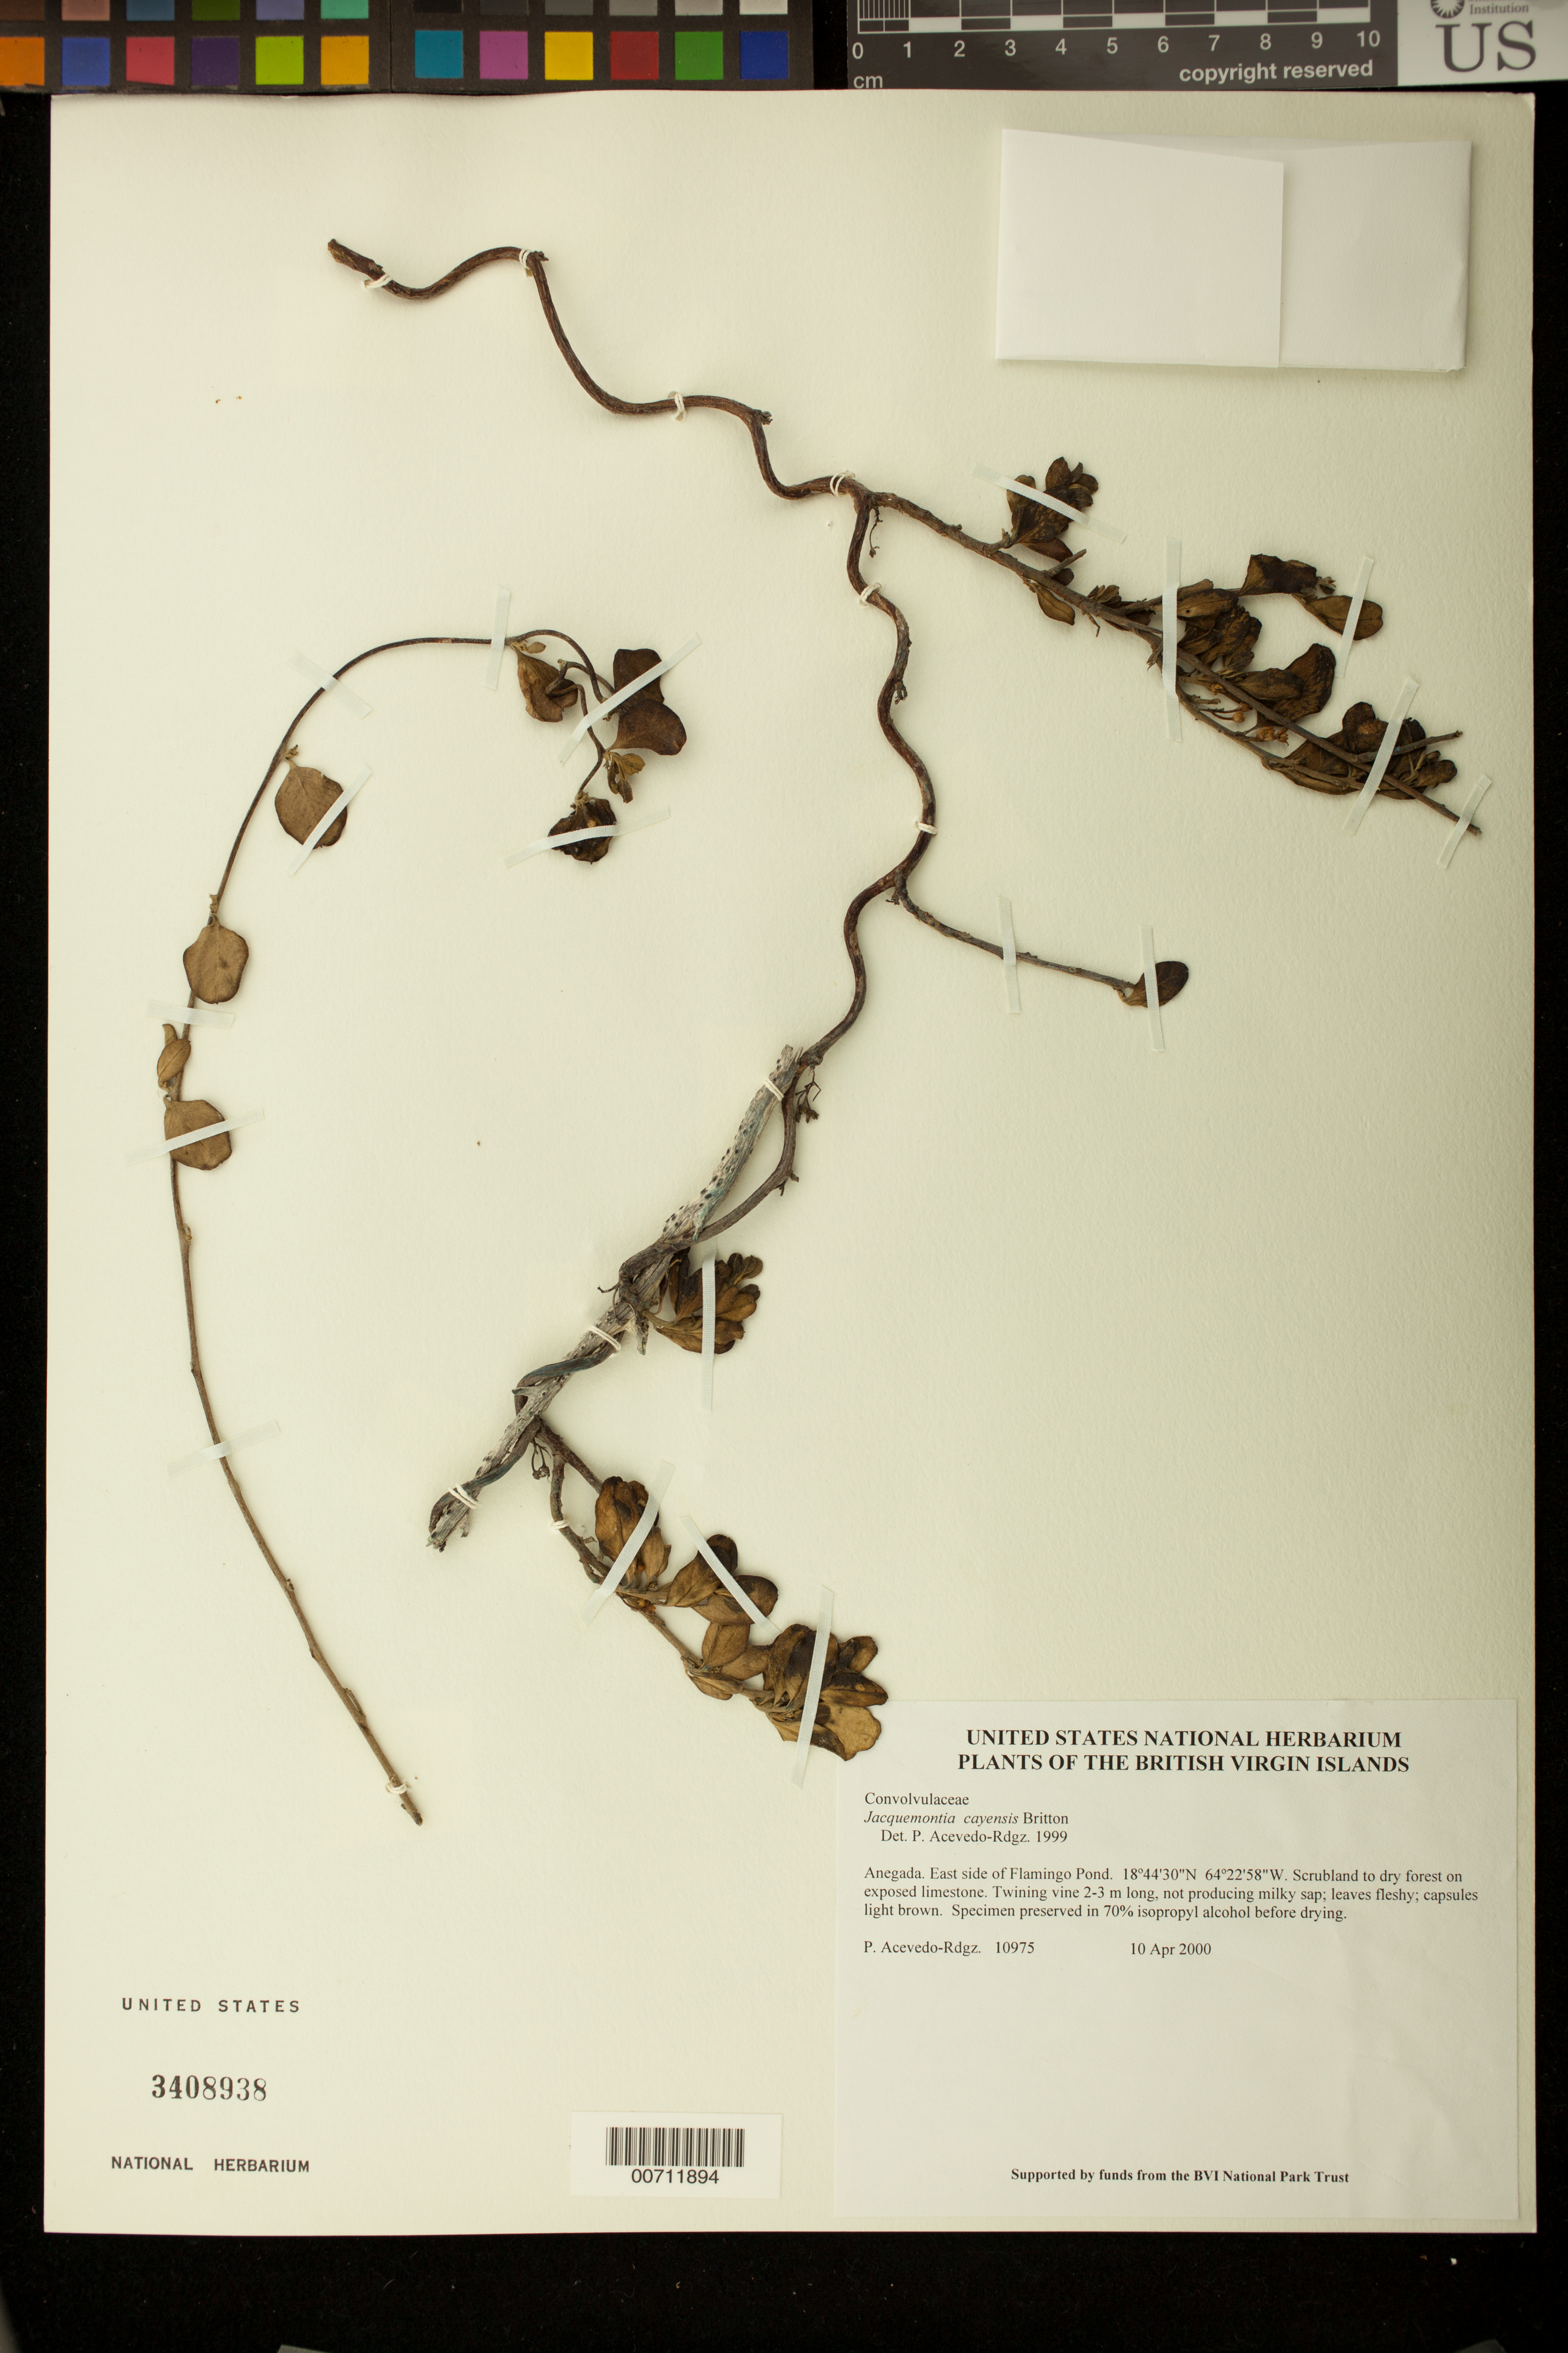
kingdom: Plantae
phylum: Tracheophyta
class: Magnoliopsida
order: Solanales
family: Convolvulaceae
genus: Jacquemontia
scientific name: Jacquemontia cayensis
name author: Britton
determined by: Acevedo-Rodríguez, P., (BOT), Smithsonian Institution - National Museum of Natural History (UNITED STATES)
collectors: P. Acevedo-Rodr.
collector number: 10975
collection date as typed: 10 Apr 2000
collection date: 2000-04-10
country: British Virgin Islands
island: Anegada I.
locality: East side of Flamingo Pond.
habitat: Scrubland to dry forest on exposed limestone.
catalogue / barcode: US 3408938